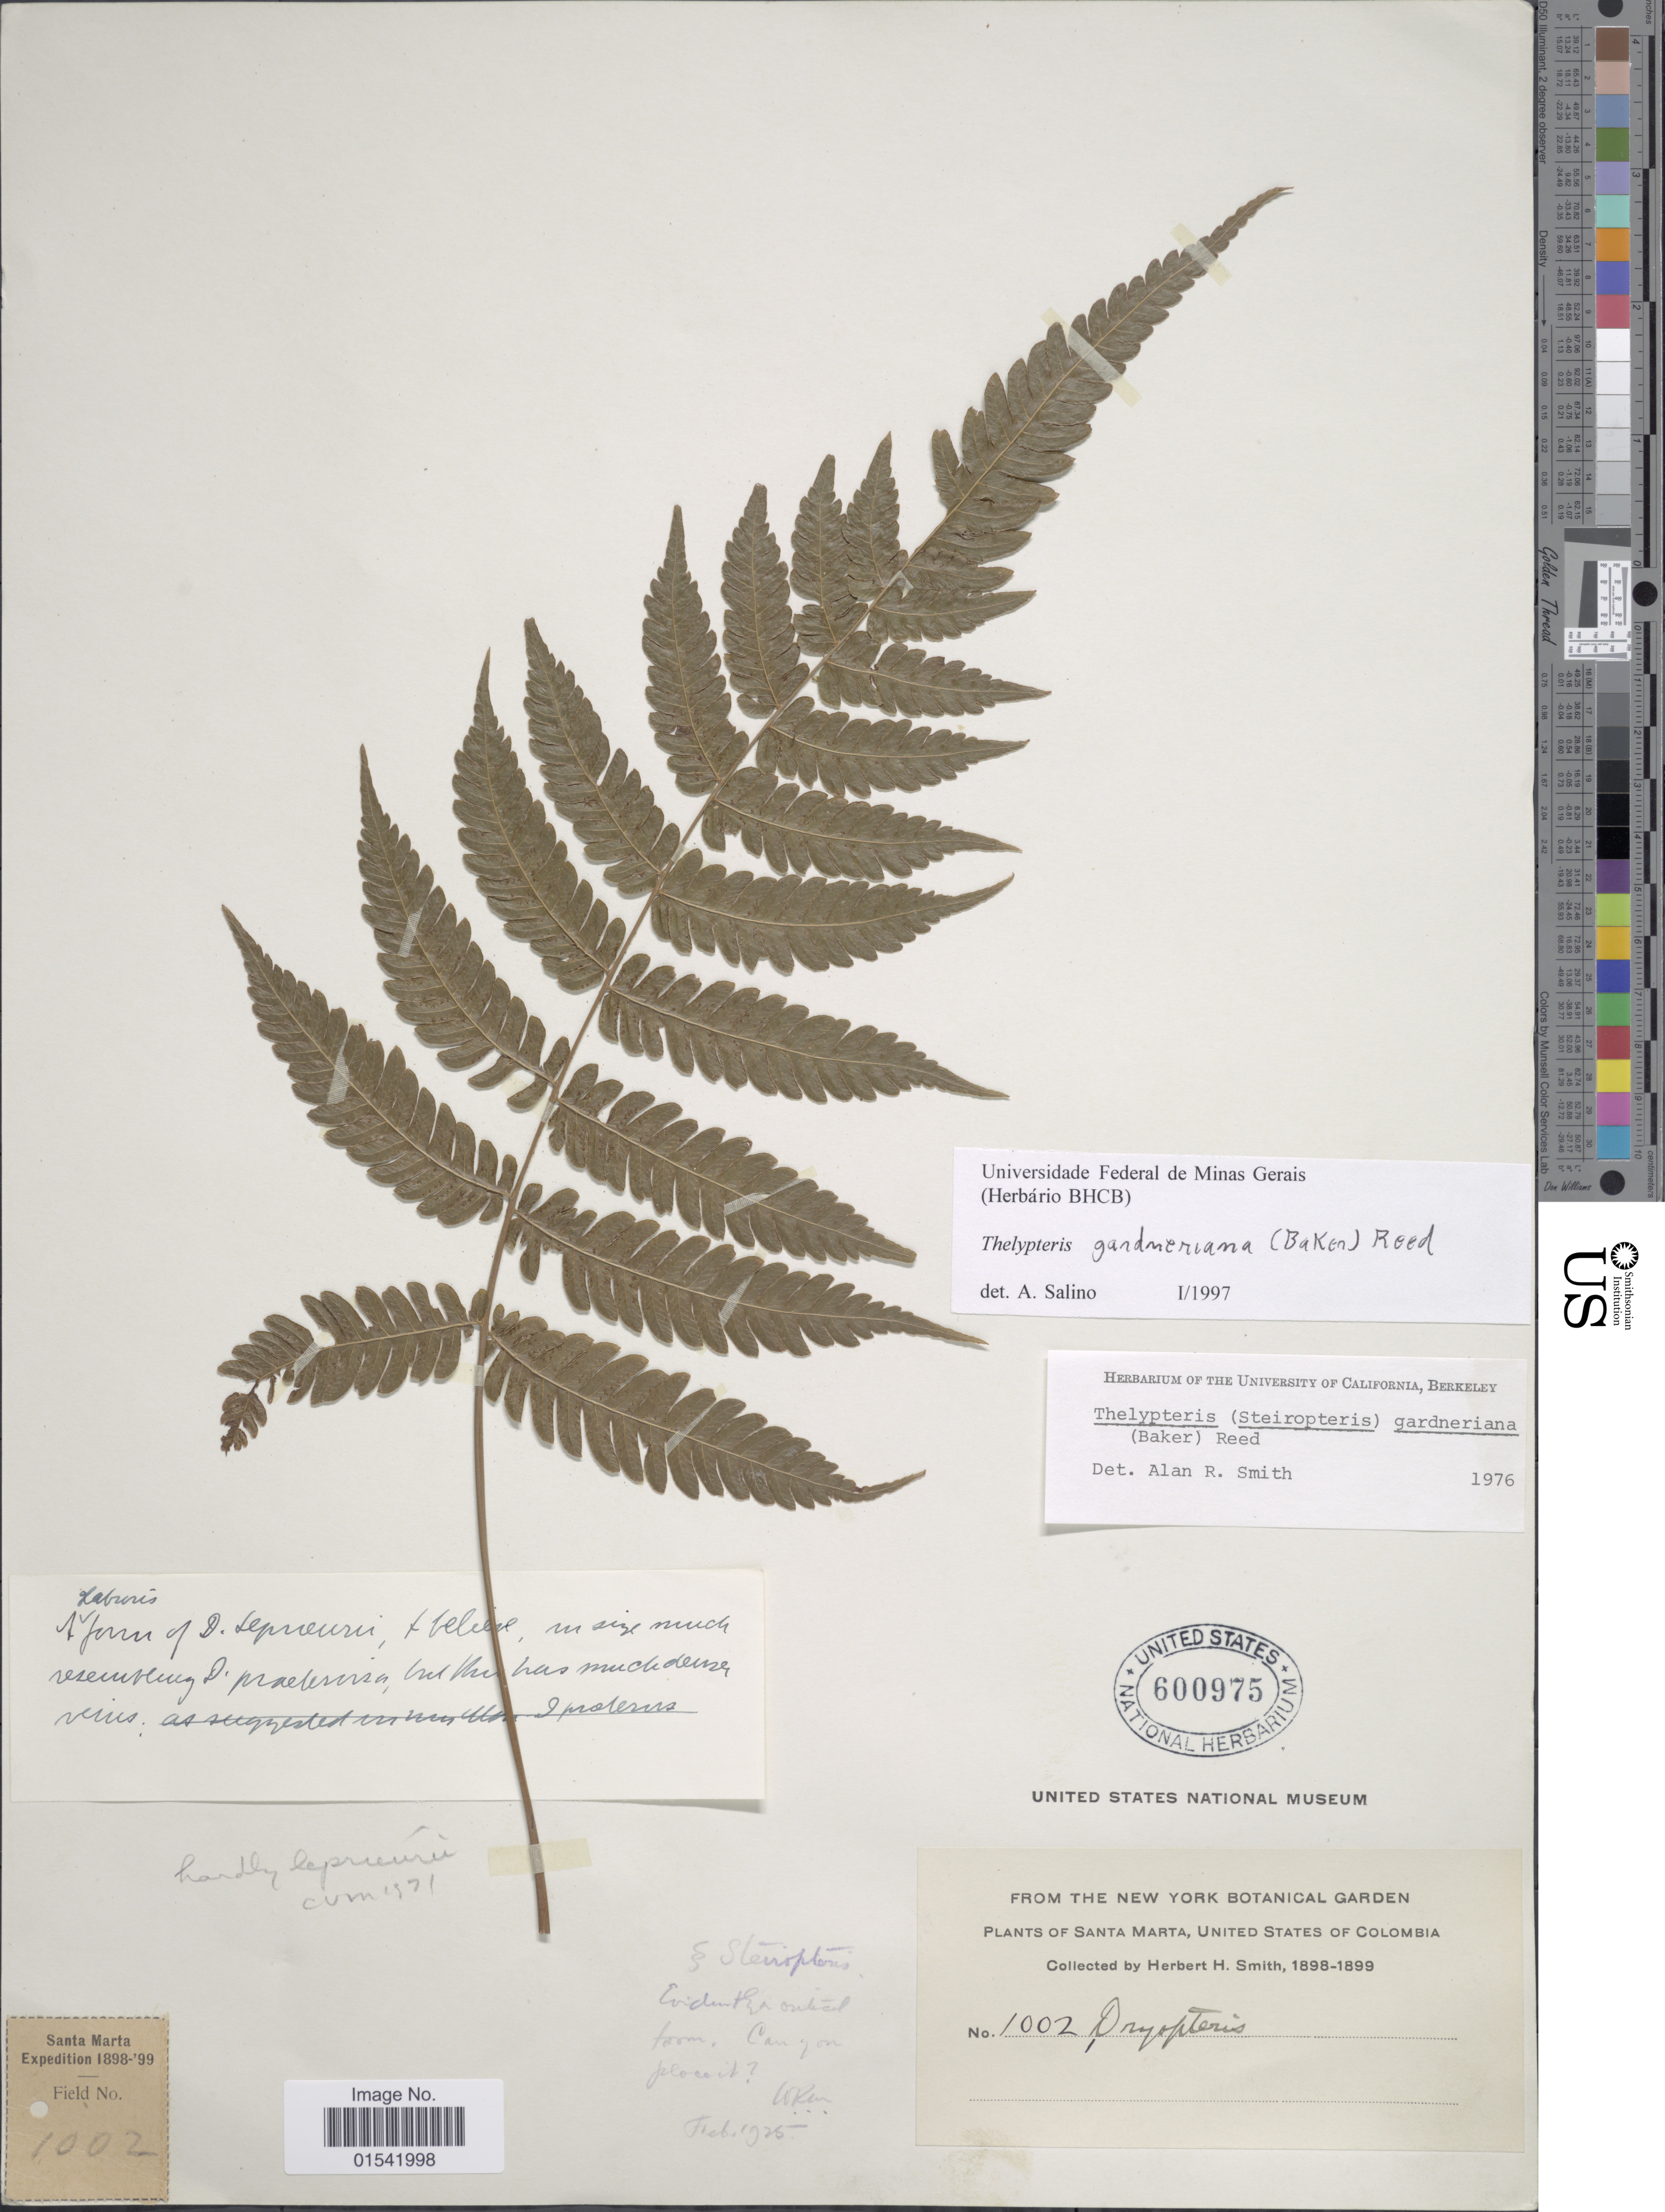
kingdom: Plantae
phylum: Tracheophyta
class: Polypodiopsida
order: Polypodiales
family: Thelypteridaceae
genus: Steiropteris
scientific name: Steiropteris gardneriana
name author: (Baker) Pic. Serm.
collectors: H. H. Smith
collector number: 1002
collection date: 1898/1899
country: Colombia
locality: Santa Marta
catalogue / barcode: US 600975